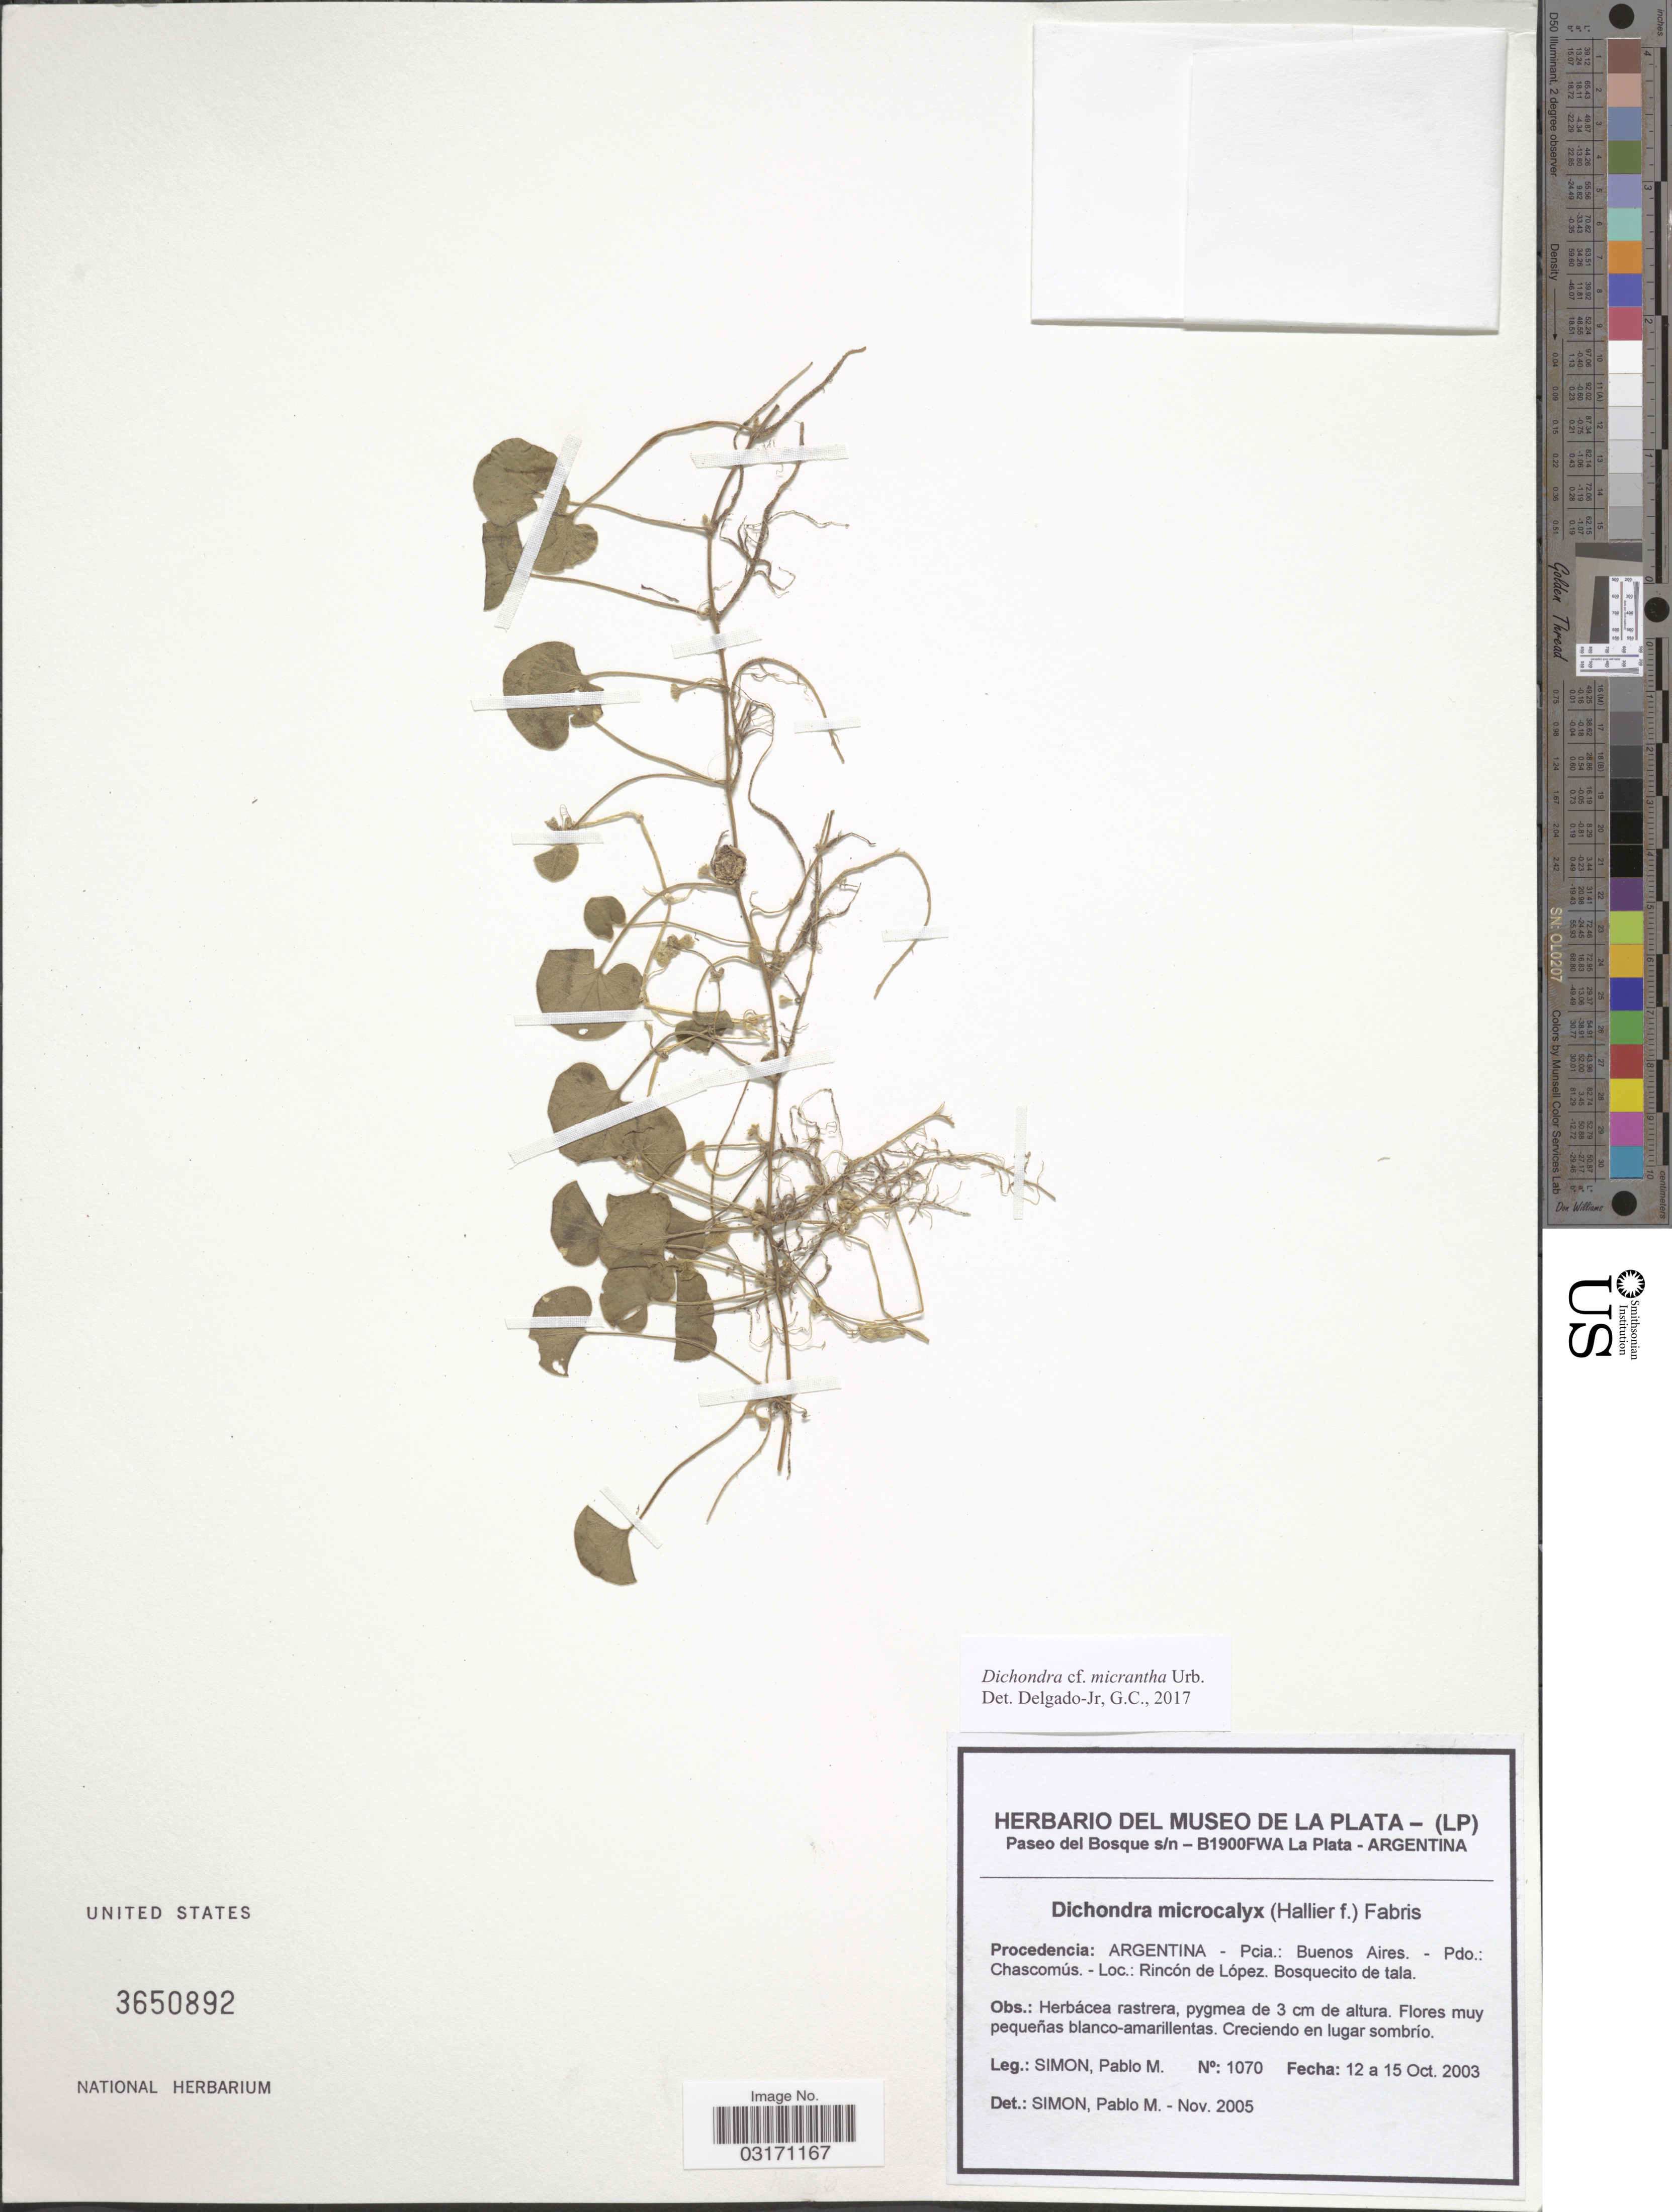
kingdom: Plantae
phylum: Tracheophyta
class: Magnoliopsida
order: Solanales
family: Convolvulaceae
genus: Dichondra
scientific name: Dichondra micrantha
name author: Urb.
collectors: S. Pablo M.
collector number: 1070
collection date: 2003-10-12/2003-10-15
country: Argentina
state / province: Buenos Aires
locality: Pdo.: Chascomús. Rincón de López.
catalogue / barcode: US 3650892